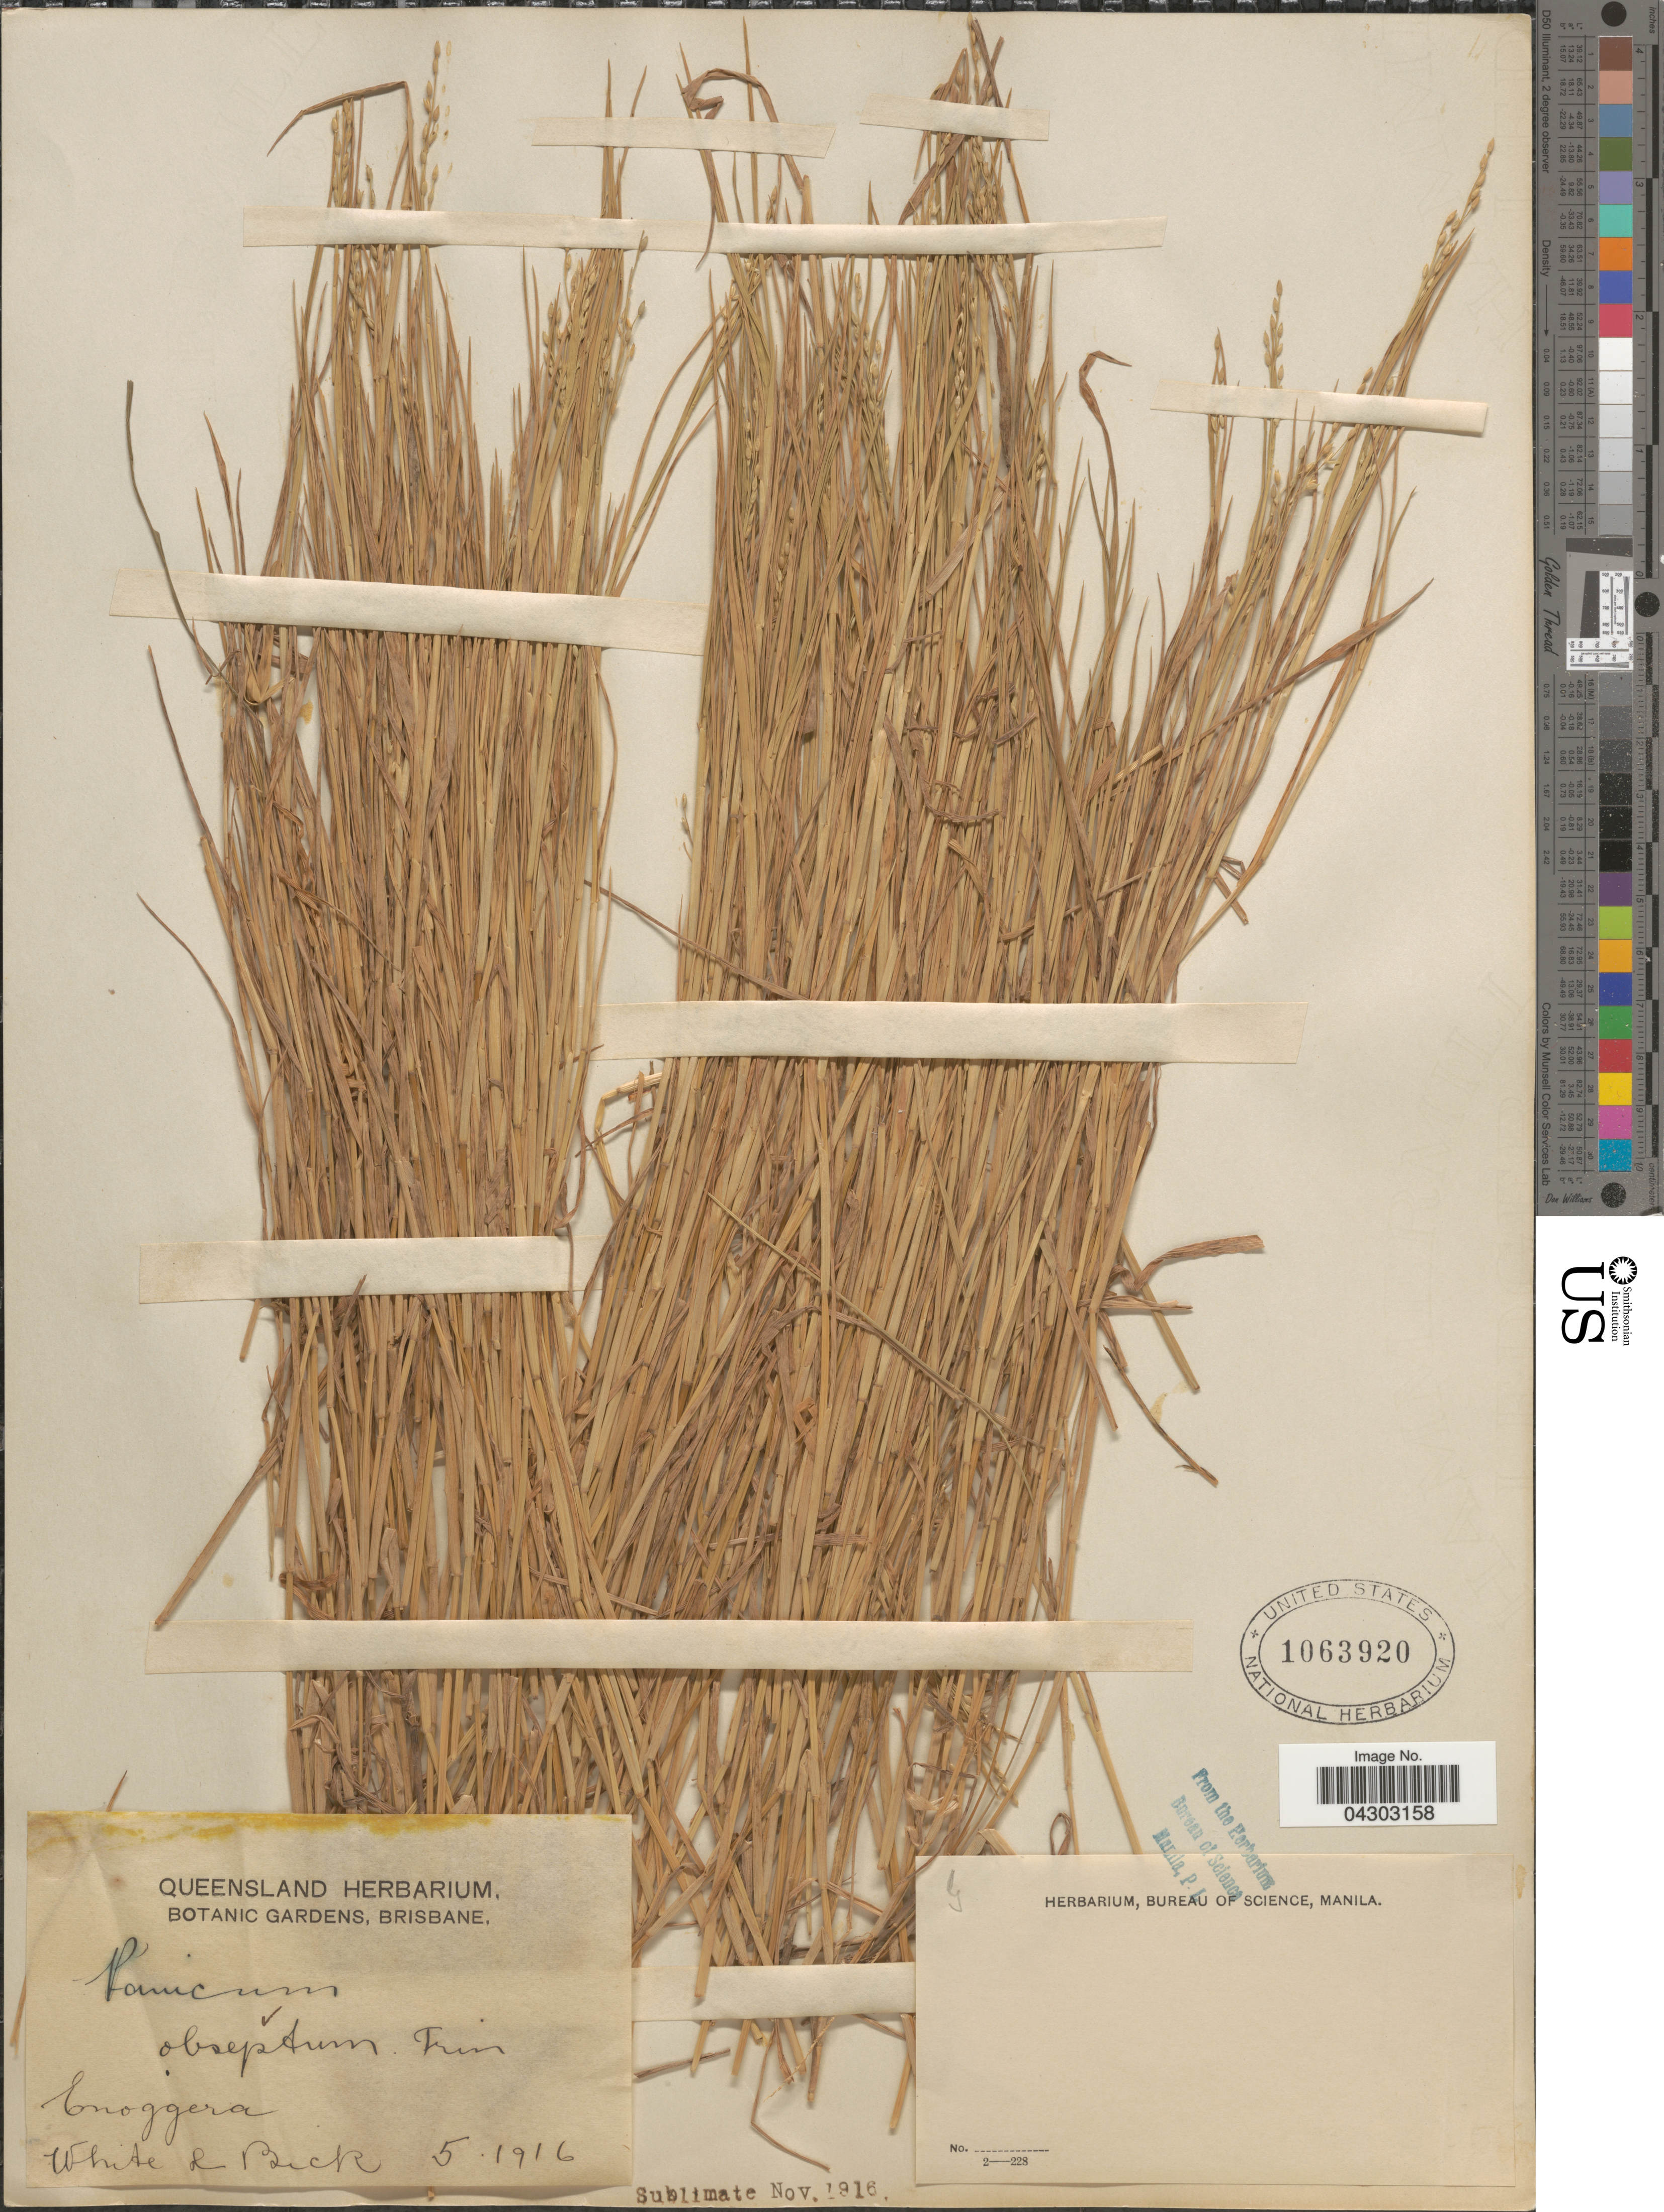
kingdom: Plantae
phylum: Tracheophyta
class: Liliopsida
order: Poales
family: Poaceae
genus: Panicum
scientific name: Panicum obseptum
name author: Trin.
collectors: O. E. White & -. Bick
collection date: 1916-05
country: Australia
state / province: Queensland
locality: Enoggera.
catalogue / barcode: US 1063920